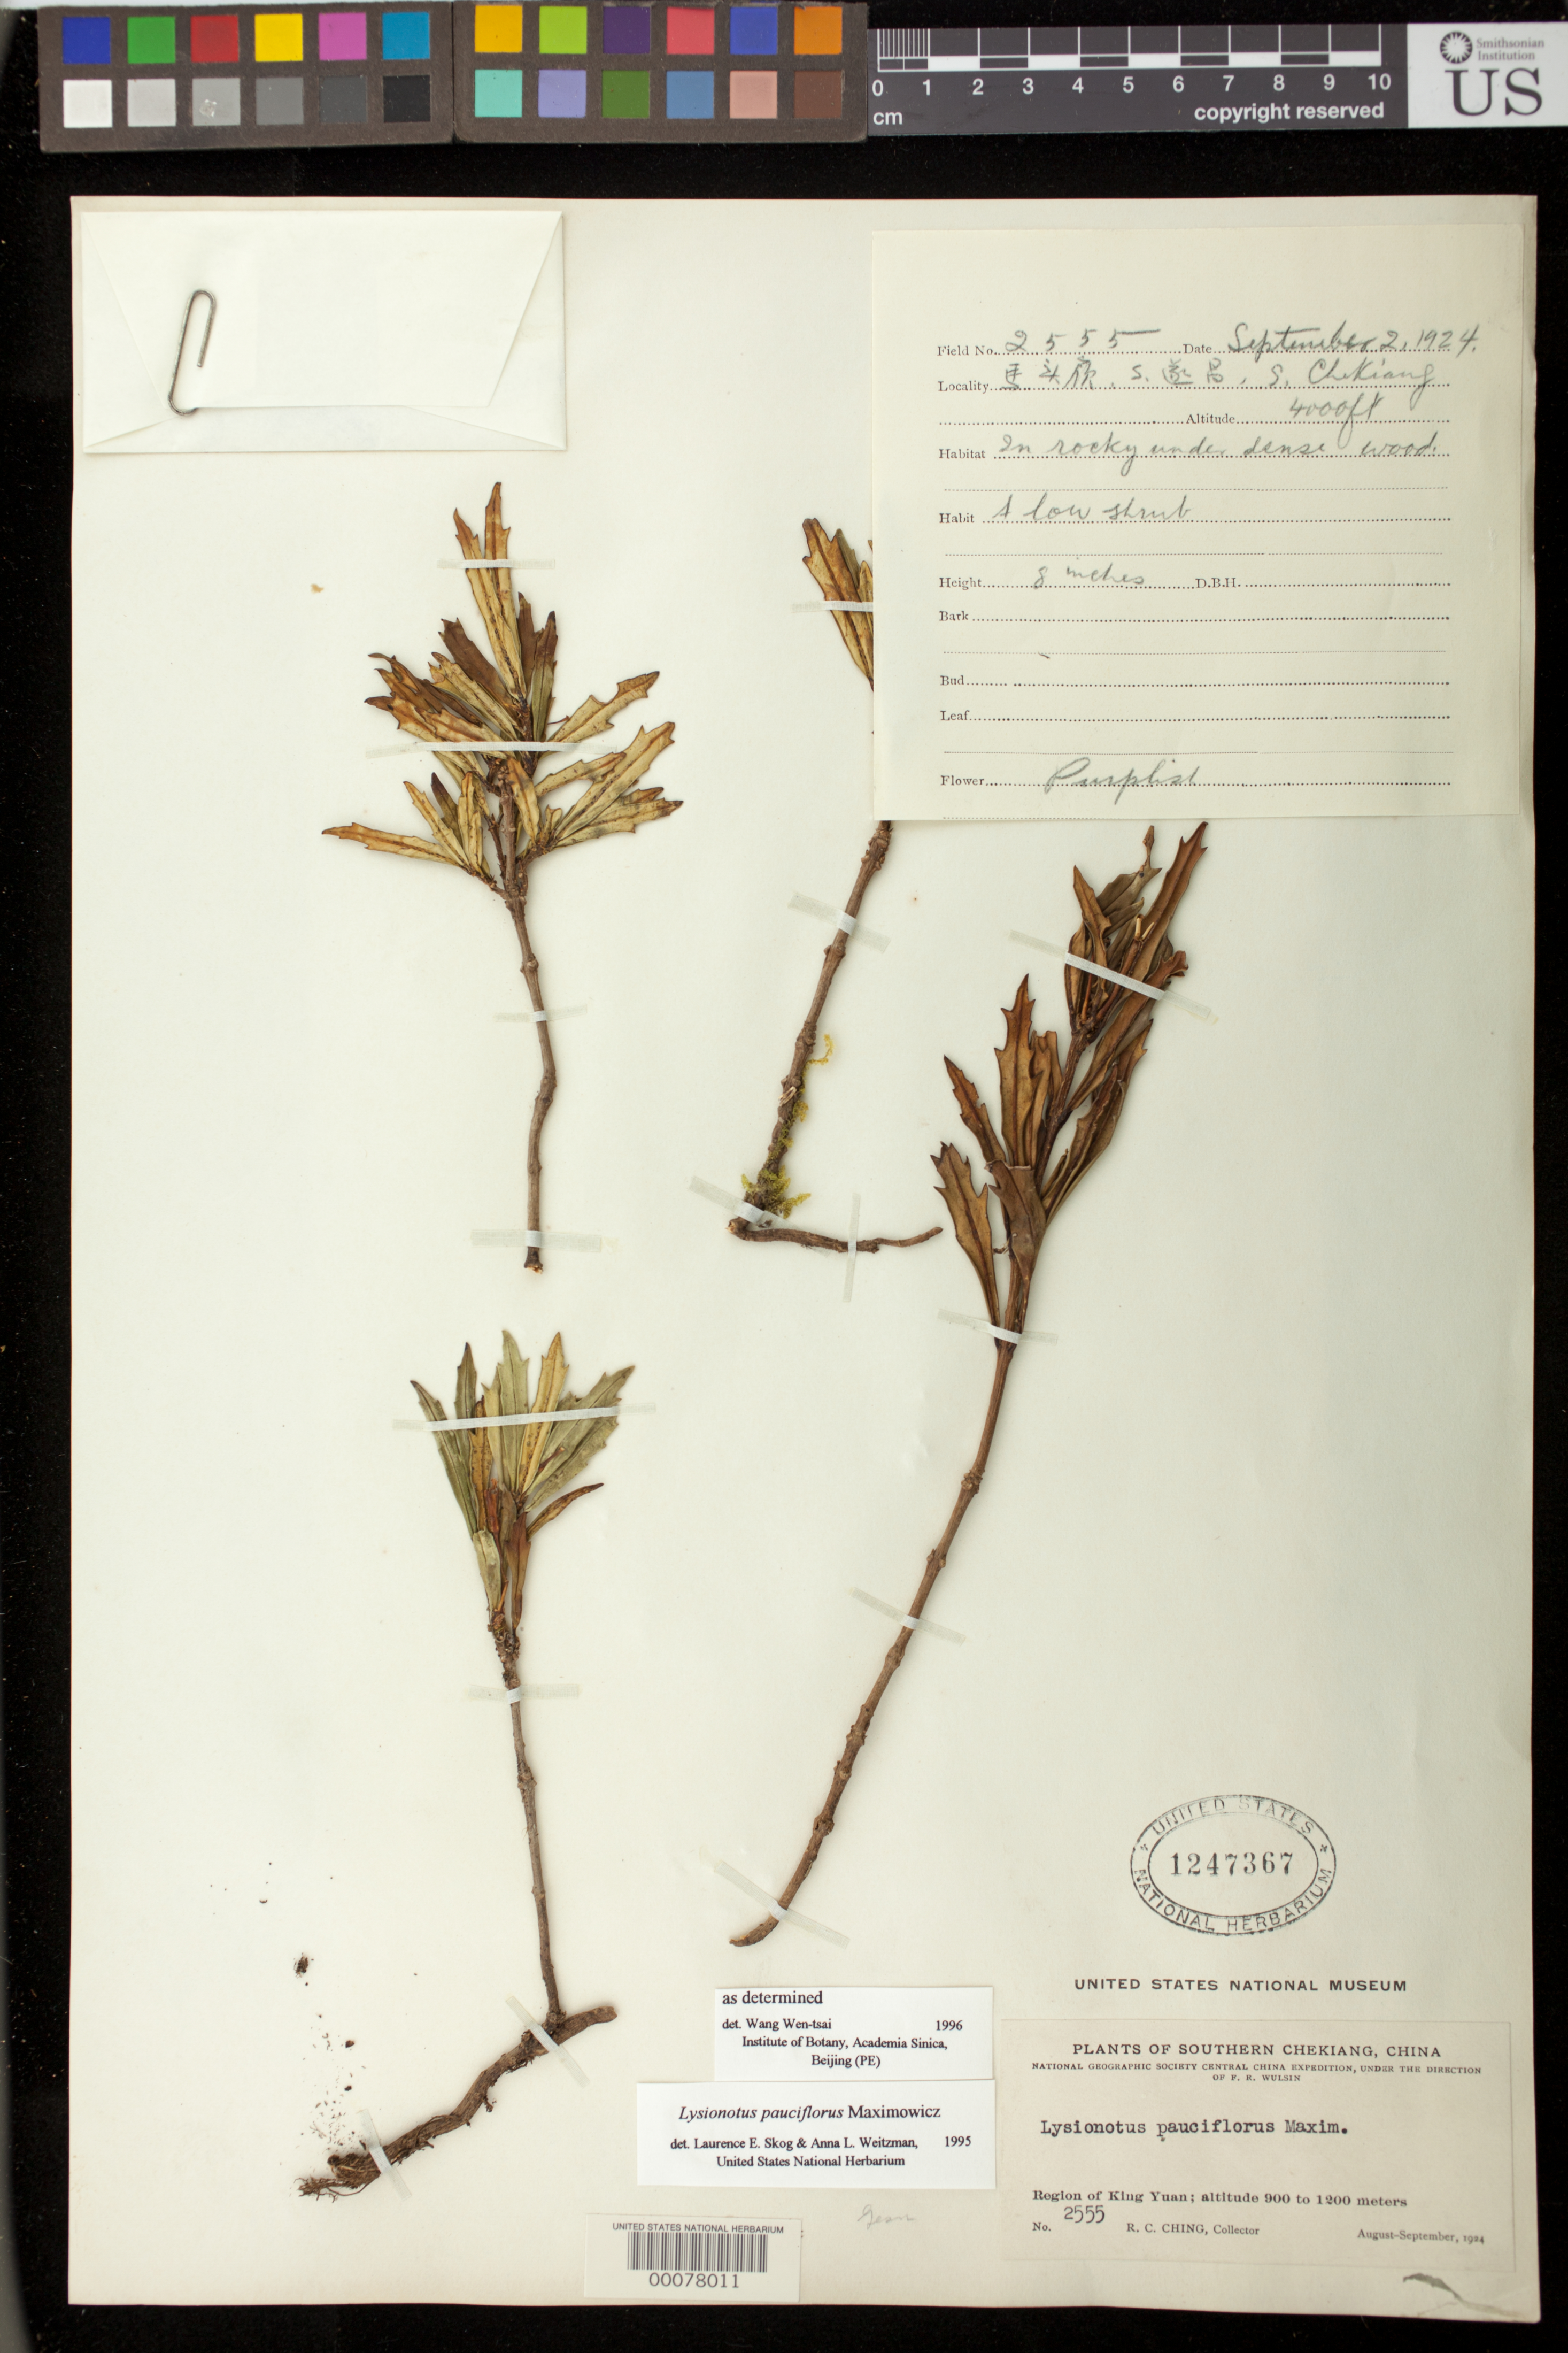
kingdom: Plantae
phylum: Tracheophyta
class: Magnoliopsida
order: Lamiales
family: Gesneriaceae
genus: Lysionotus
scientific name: Lysionotus pauciflorus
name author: Maxim.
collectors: R. C. Ching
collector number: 2555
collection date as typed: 02 Sep 1924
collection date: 1924-09-02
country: China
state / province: Zhejiang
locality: Region of king yuan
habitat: In rocky under dense wood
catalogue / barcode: US 1247367